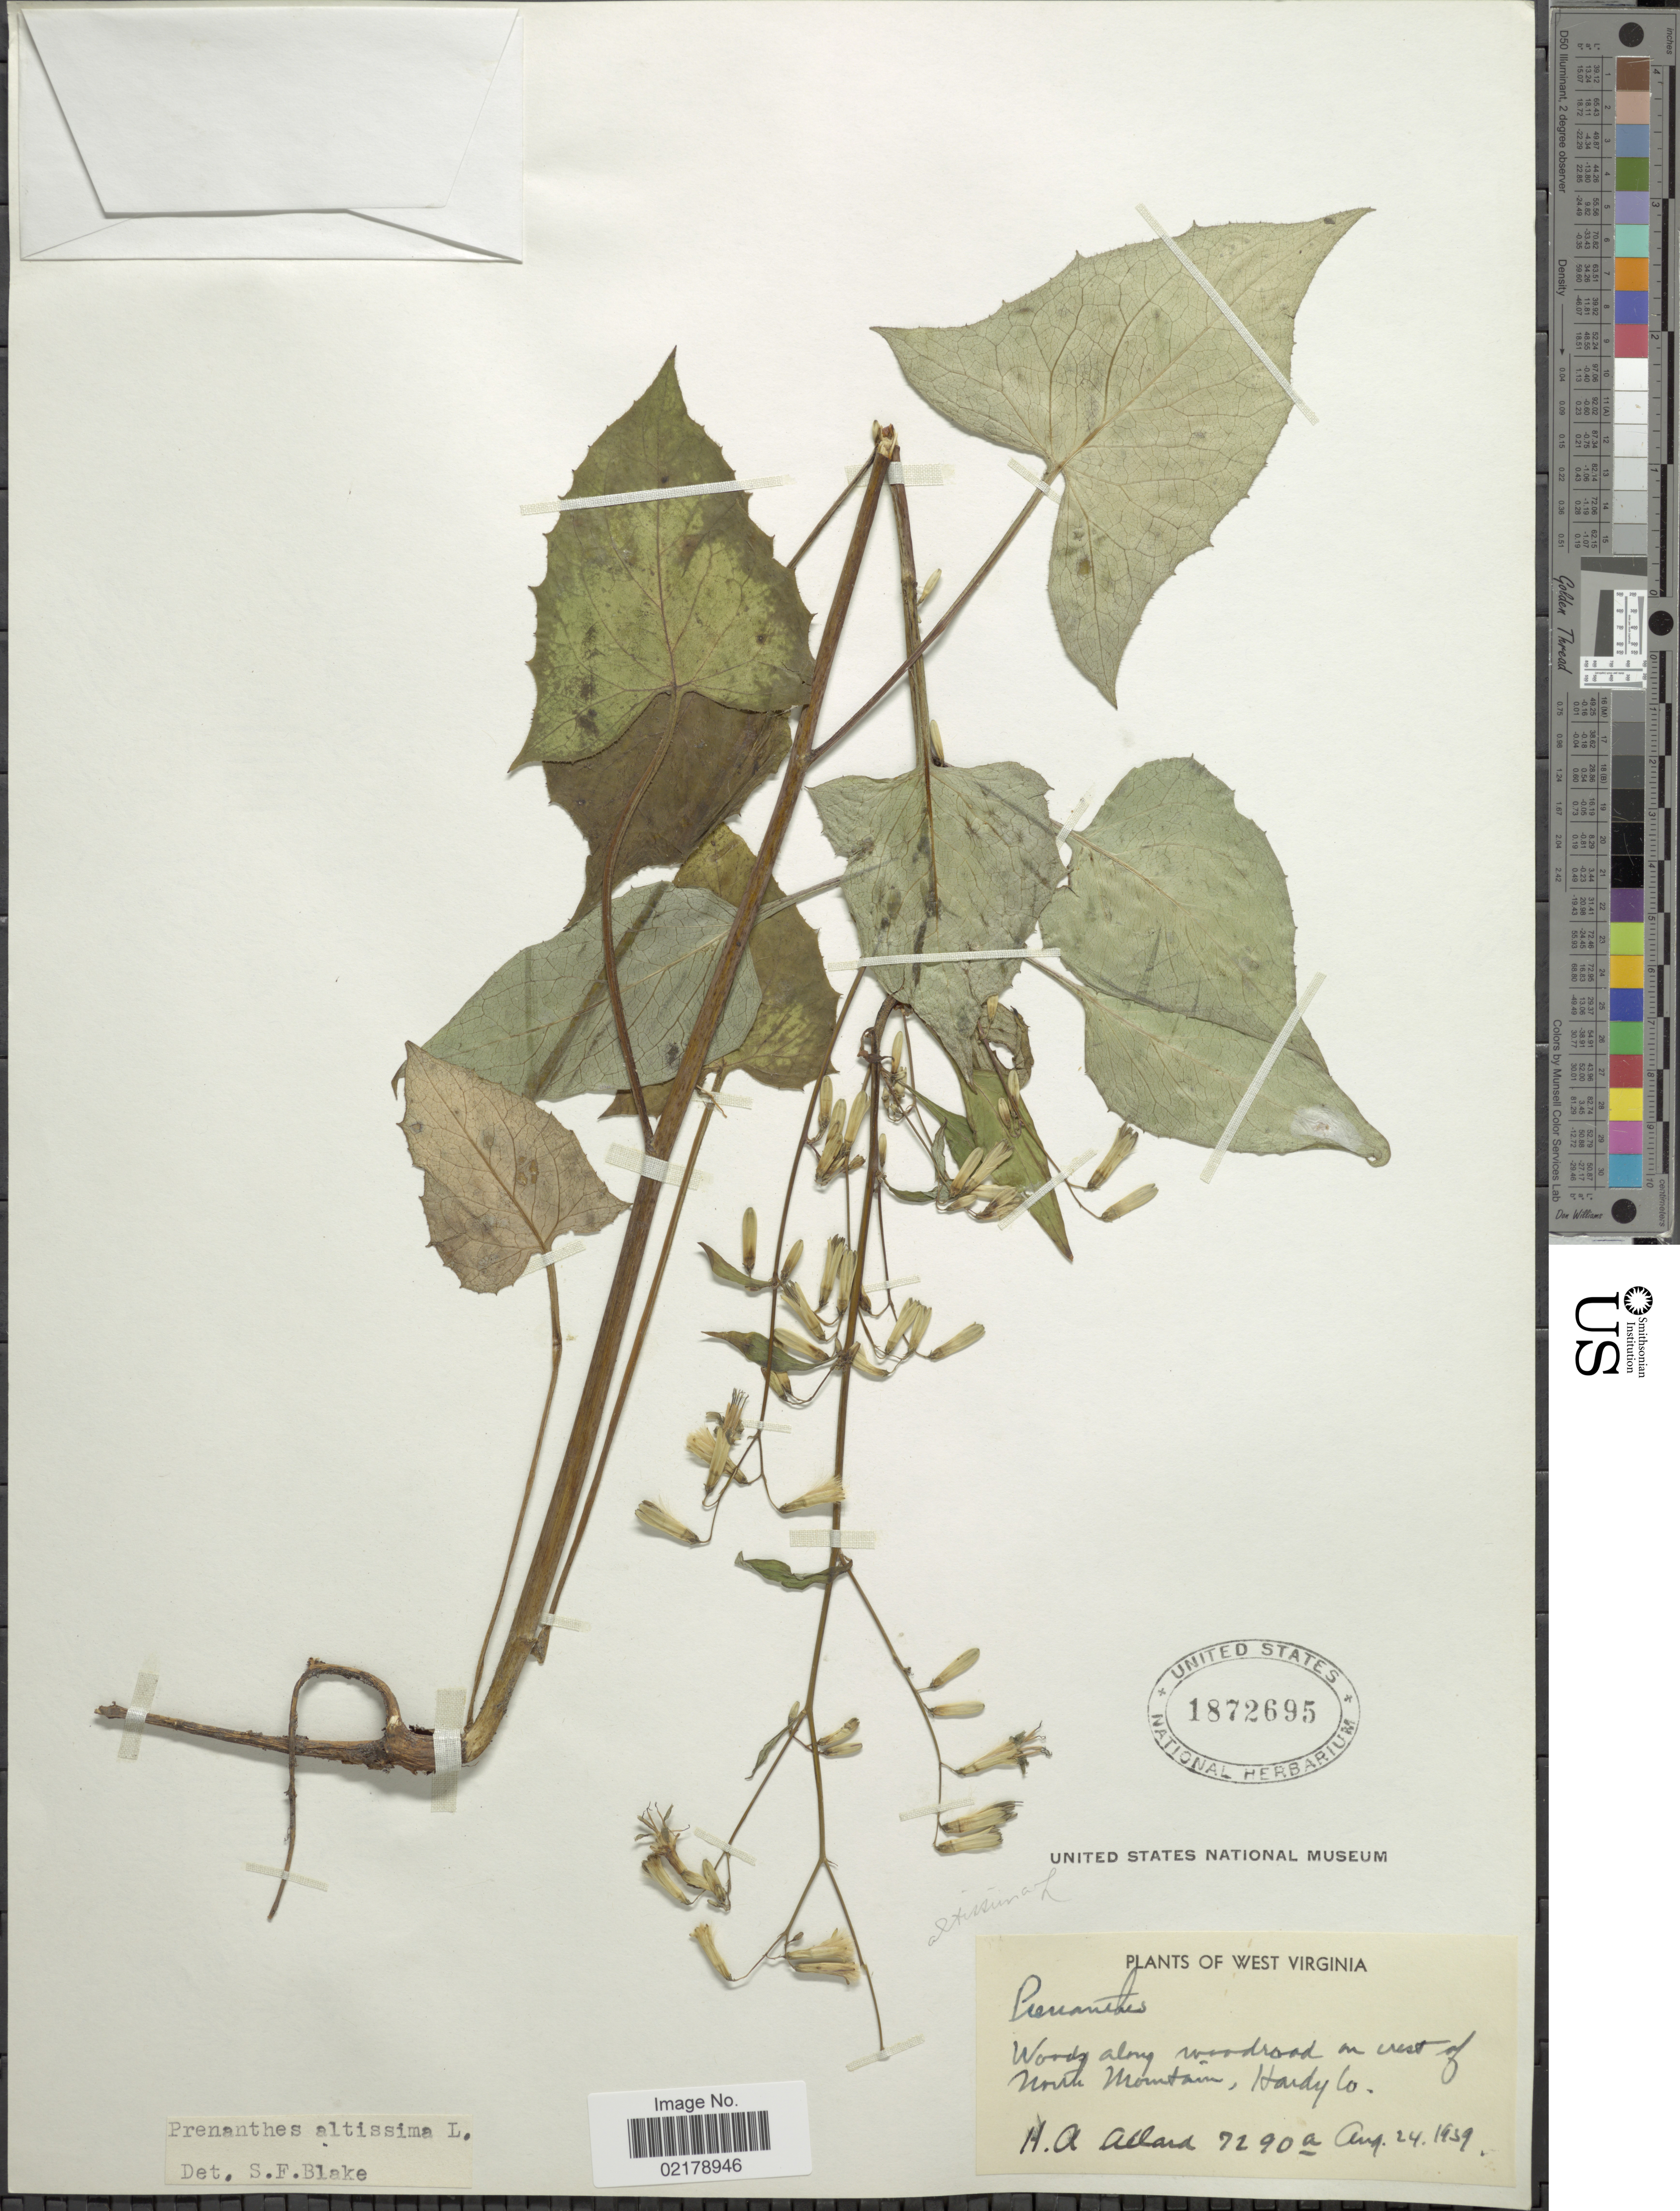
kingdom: Plantae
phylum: Tracheophyta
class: Magnoliopsida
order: Asterales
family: Asteraceae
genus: Nabalus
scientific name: Nabalus altissimus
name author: (L.) Hook.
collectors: H. A. Allard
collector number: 7290a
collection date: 1939-08-24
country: United States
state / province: West Virginia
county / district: Hardy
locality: Woods along woodroad on west of North Mountain, Hardy Co.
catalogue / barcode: US 1872695